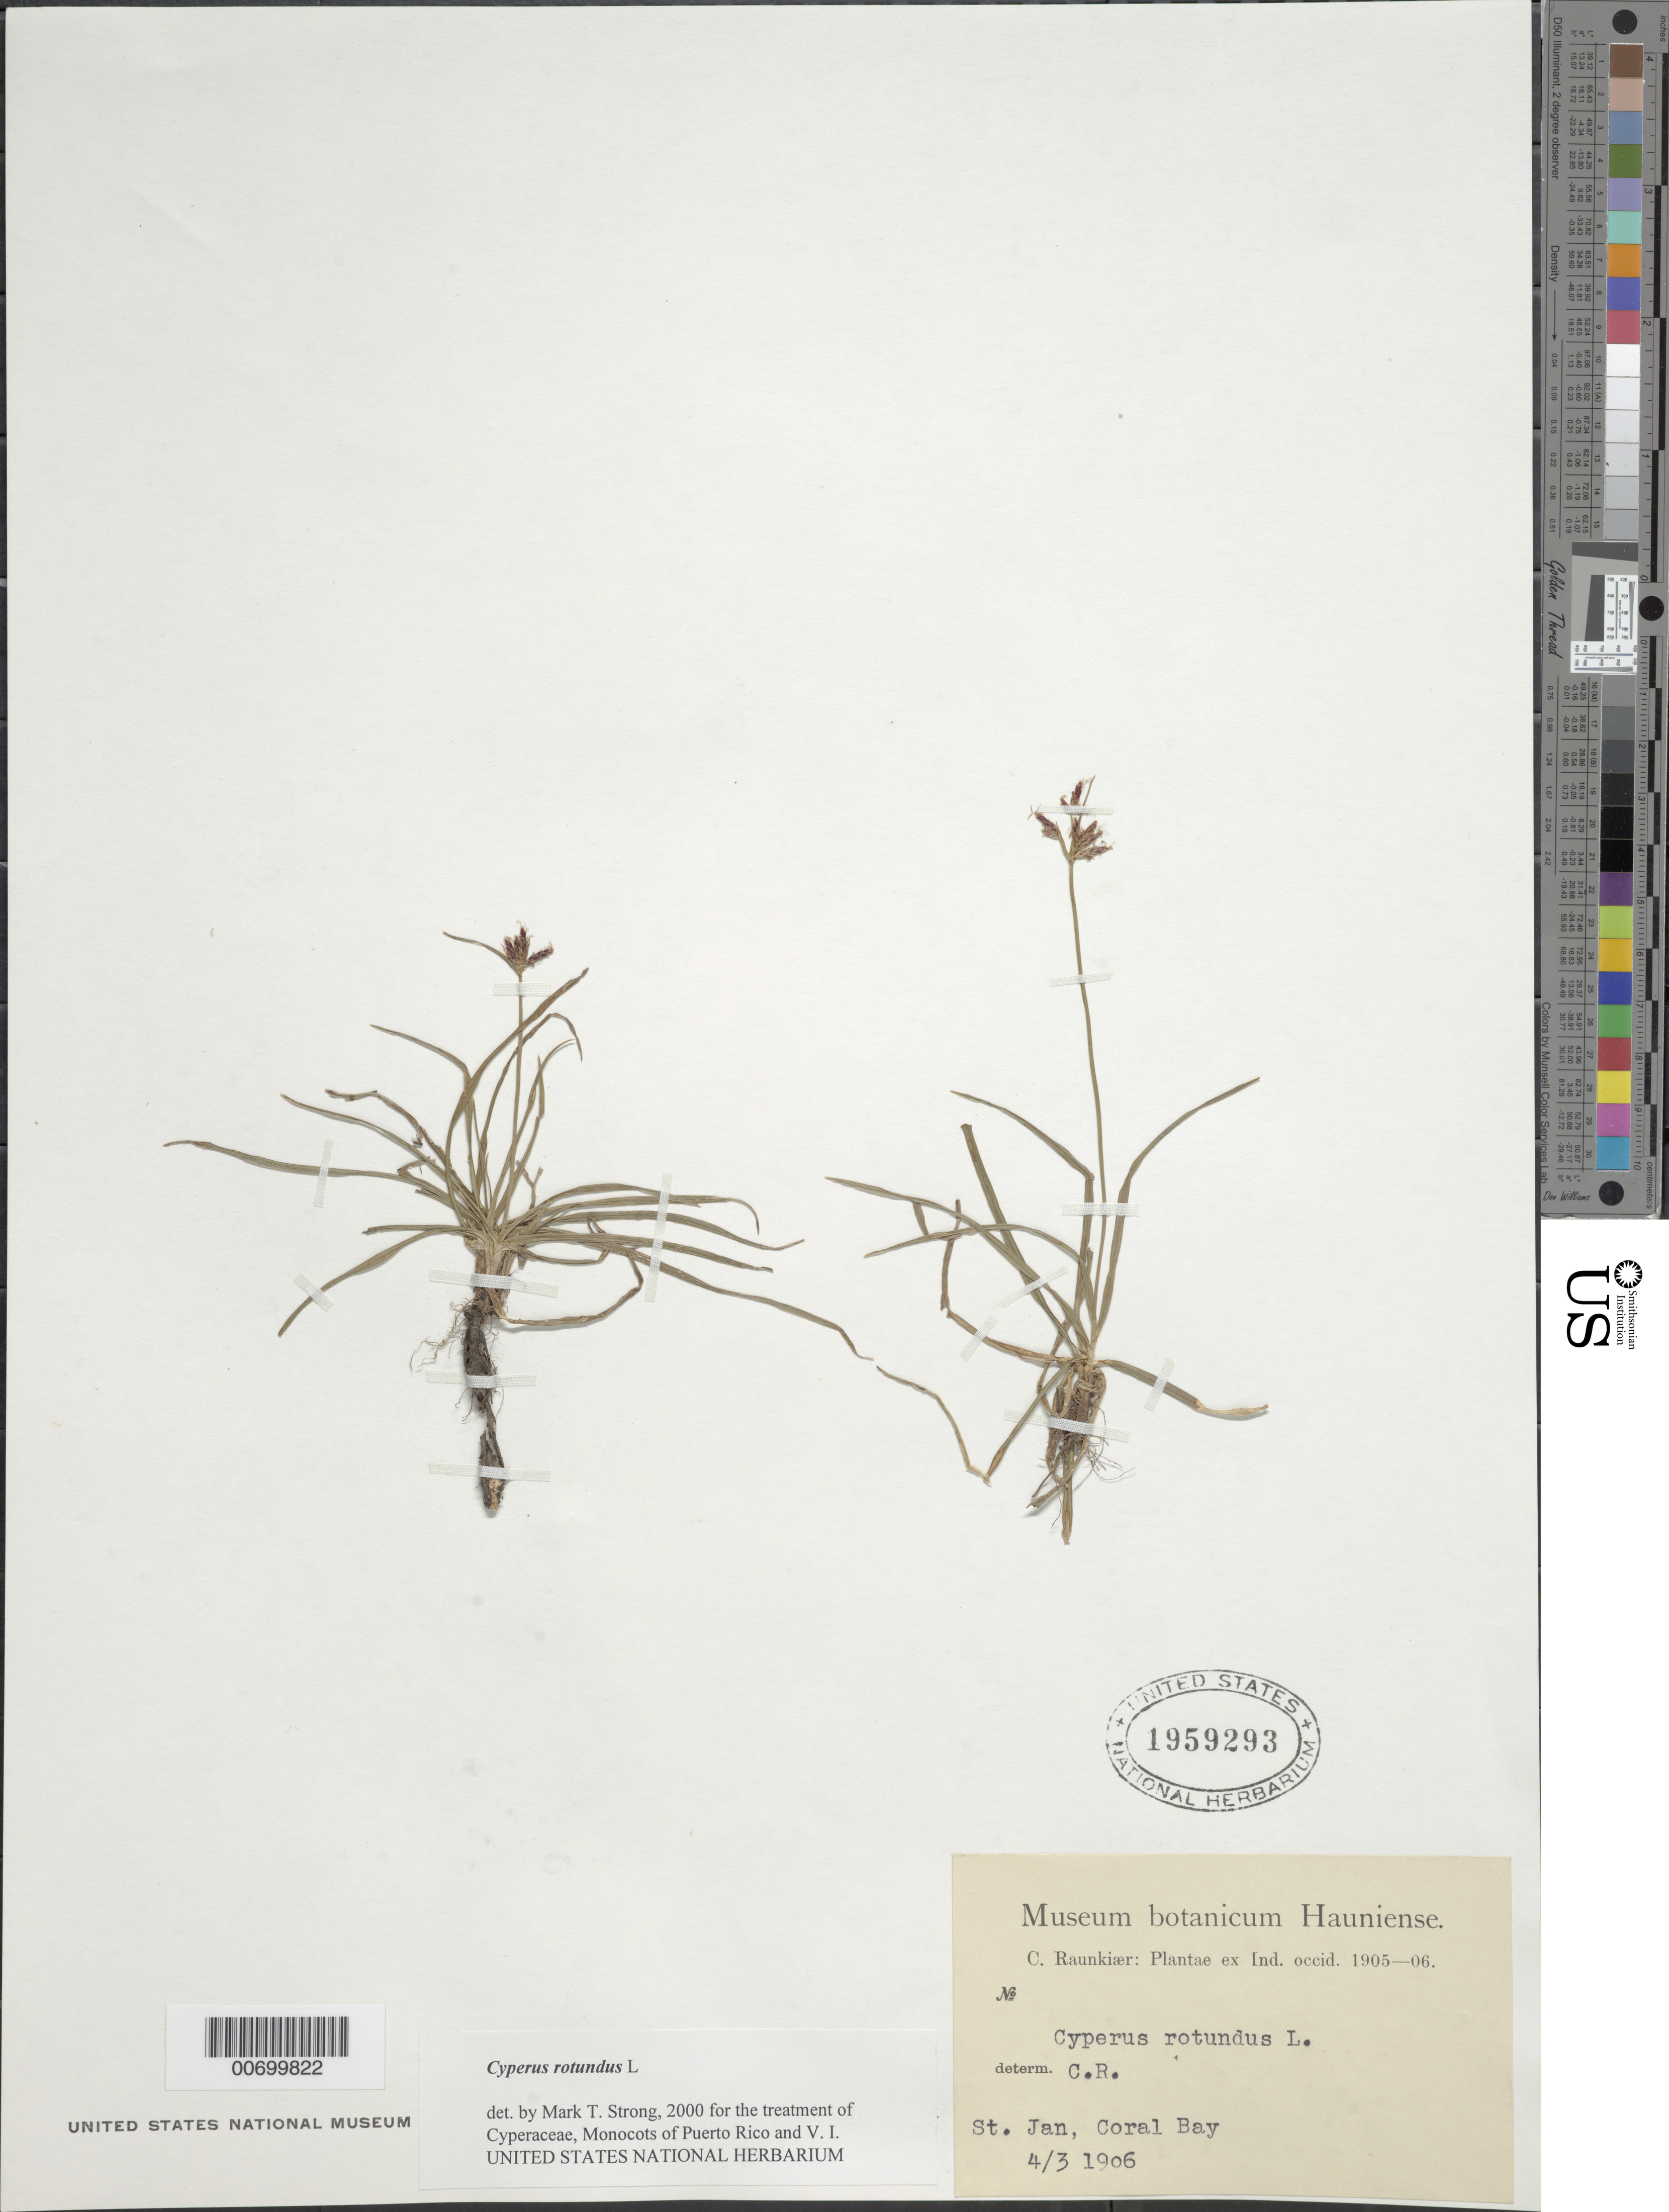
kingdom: Plantae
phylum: Tracheophyta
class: Liliopsida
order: Poales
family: Cyperaceae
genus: Cyperus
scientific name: Cyperus rotundus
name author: L.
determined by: Strong, M. T., (US), Smithsonian Institution - National Museum of Natural History (UNITED STATES)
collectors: C. Raunkiær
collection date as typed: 04 Mar 1906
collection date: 1906-03-04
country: U.S. Virgin Islands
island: St. John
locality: St. Jan: Coral Bay.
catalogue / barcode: US 1959293